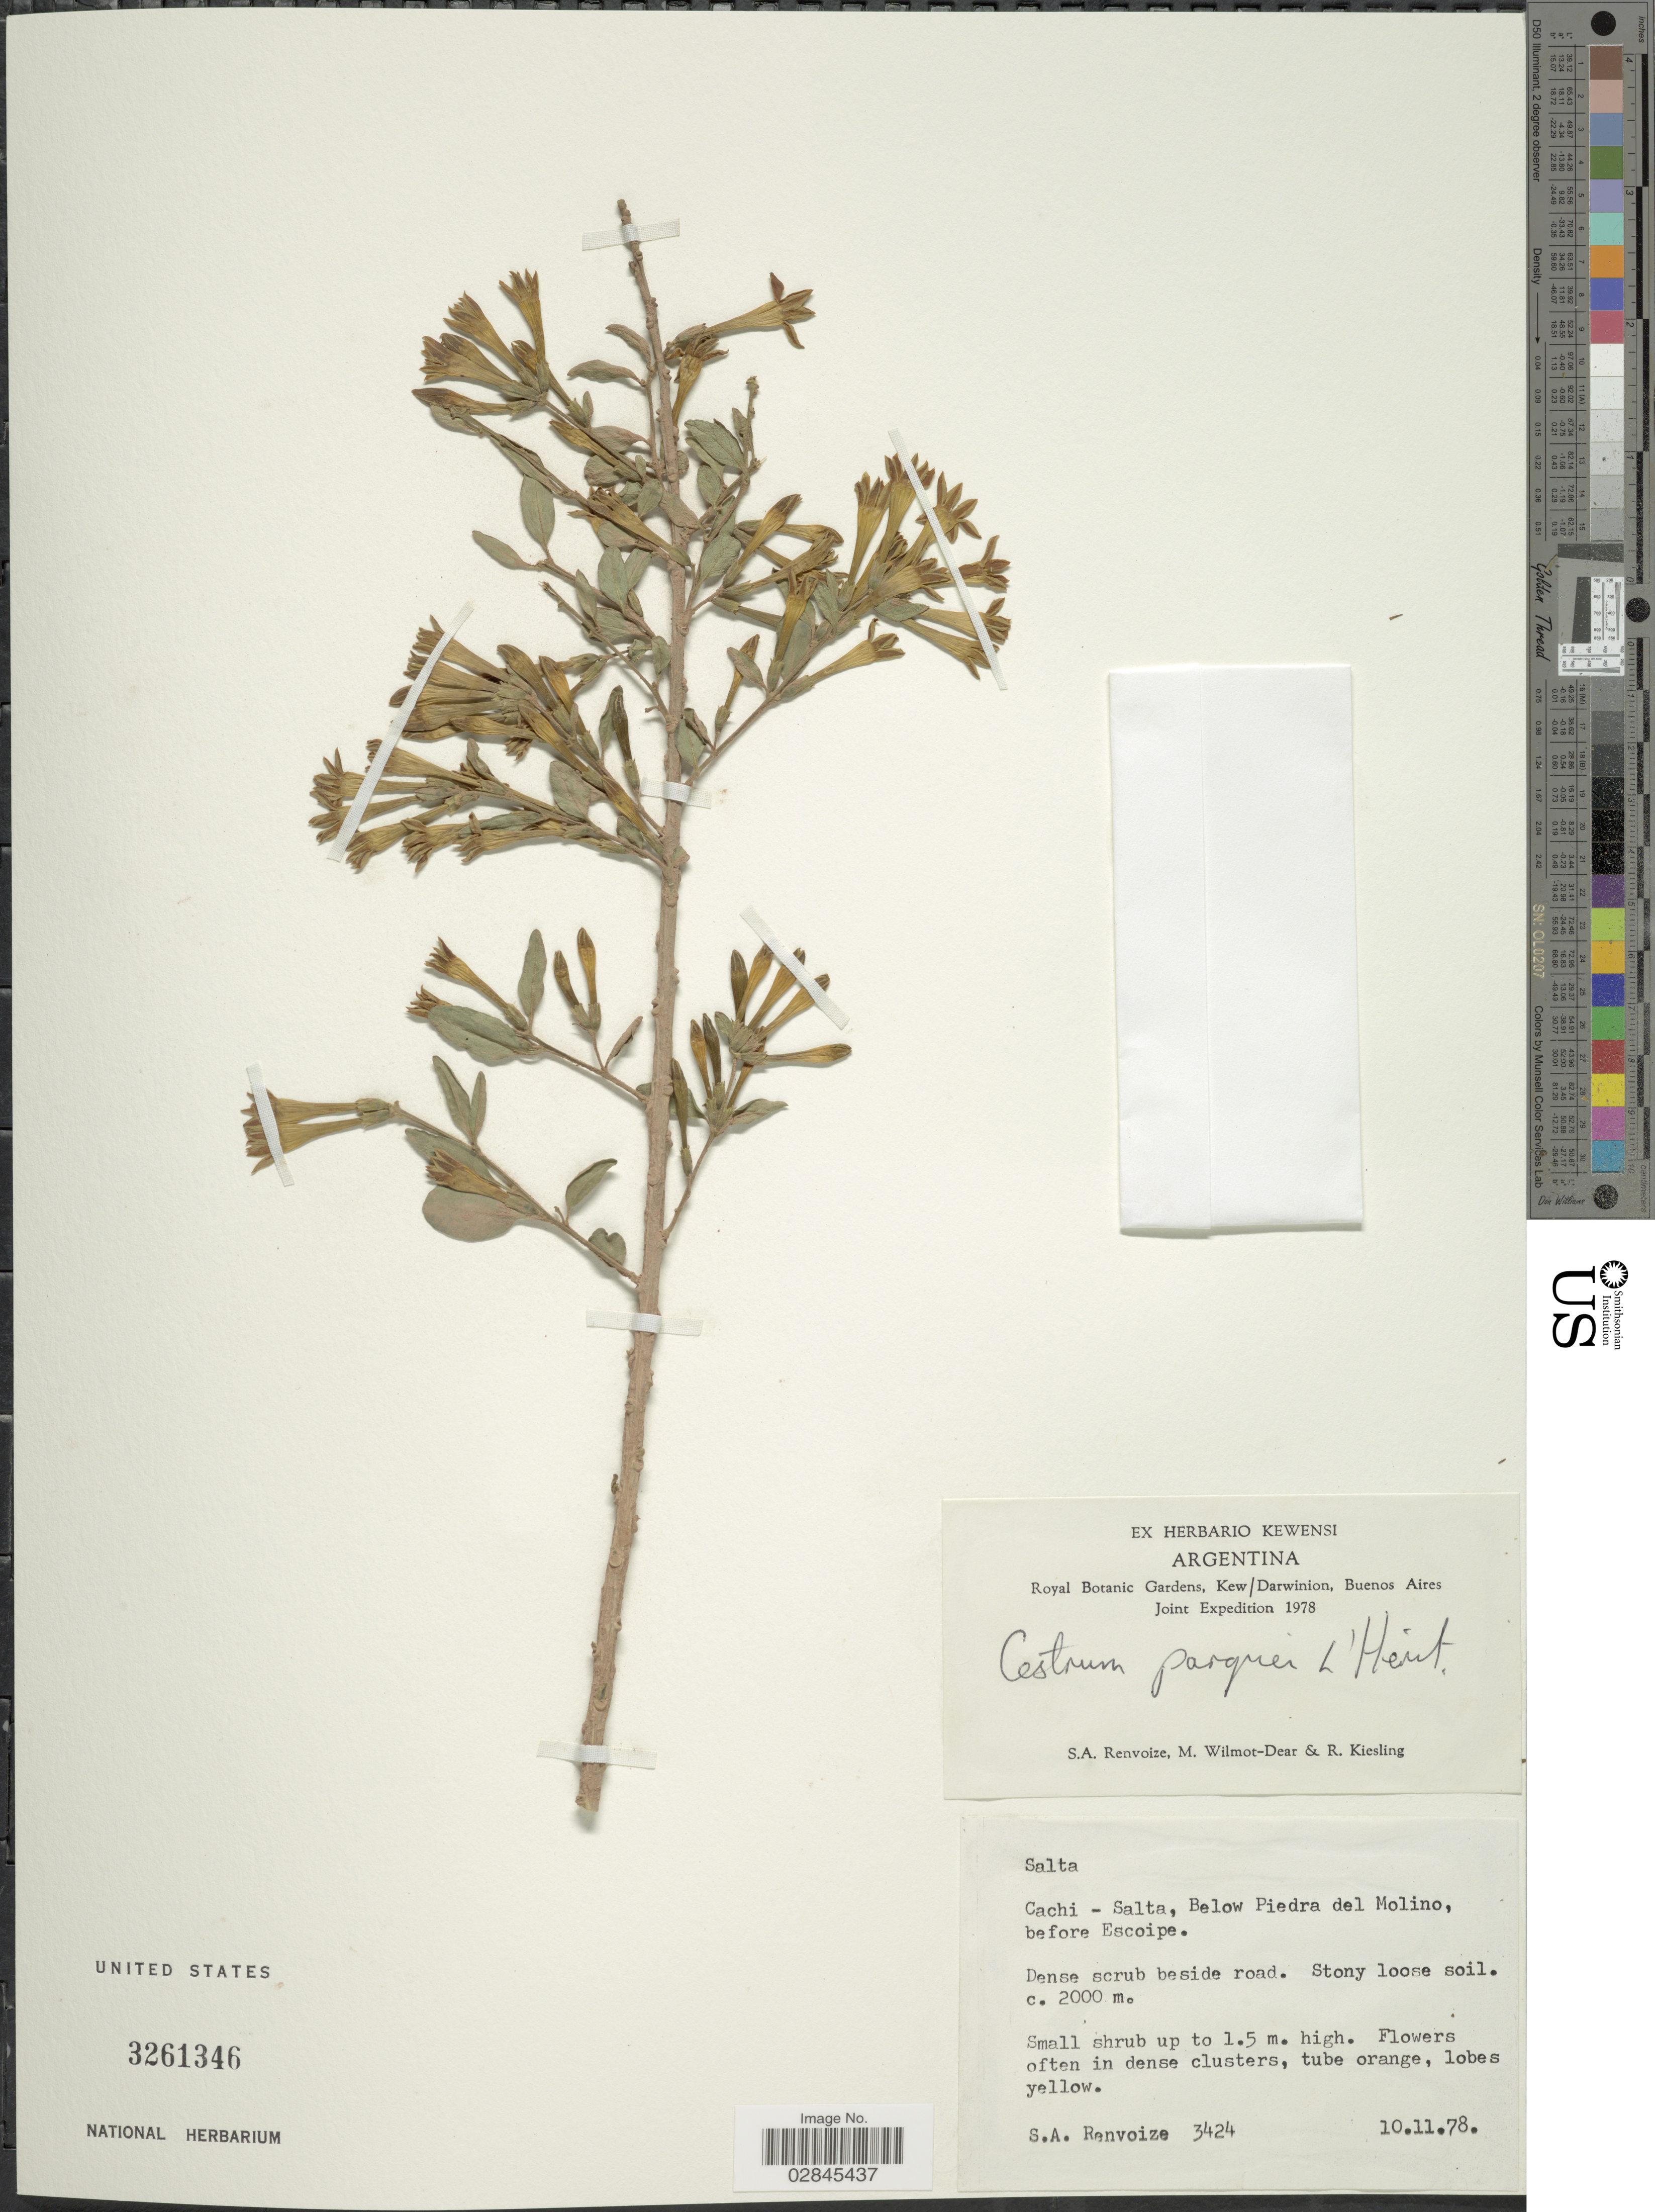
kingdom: Plantae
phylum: Tracheophyta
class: Magnoliopsida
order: Solanales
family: Solanaceae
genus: Cestrum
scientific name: Cestrum parqui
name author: L'Hér.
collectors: S. A. Renvoize, M. Wilmot-Dear & R. Kiesling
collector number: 3424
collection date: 1978-11-10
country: Argentina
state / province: Salta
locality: Cachi-Salta, Below Piedra del Molino, before Escoipe.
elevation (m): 2000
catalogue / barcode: US 3261346